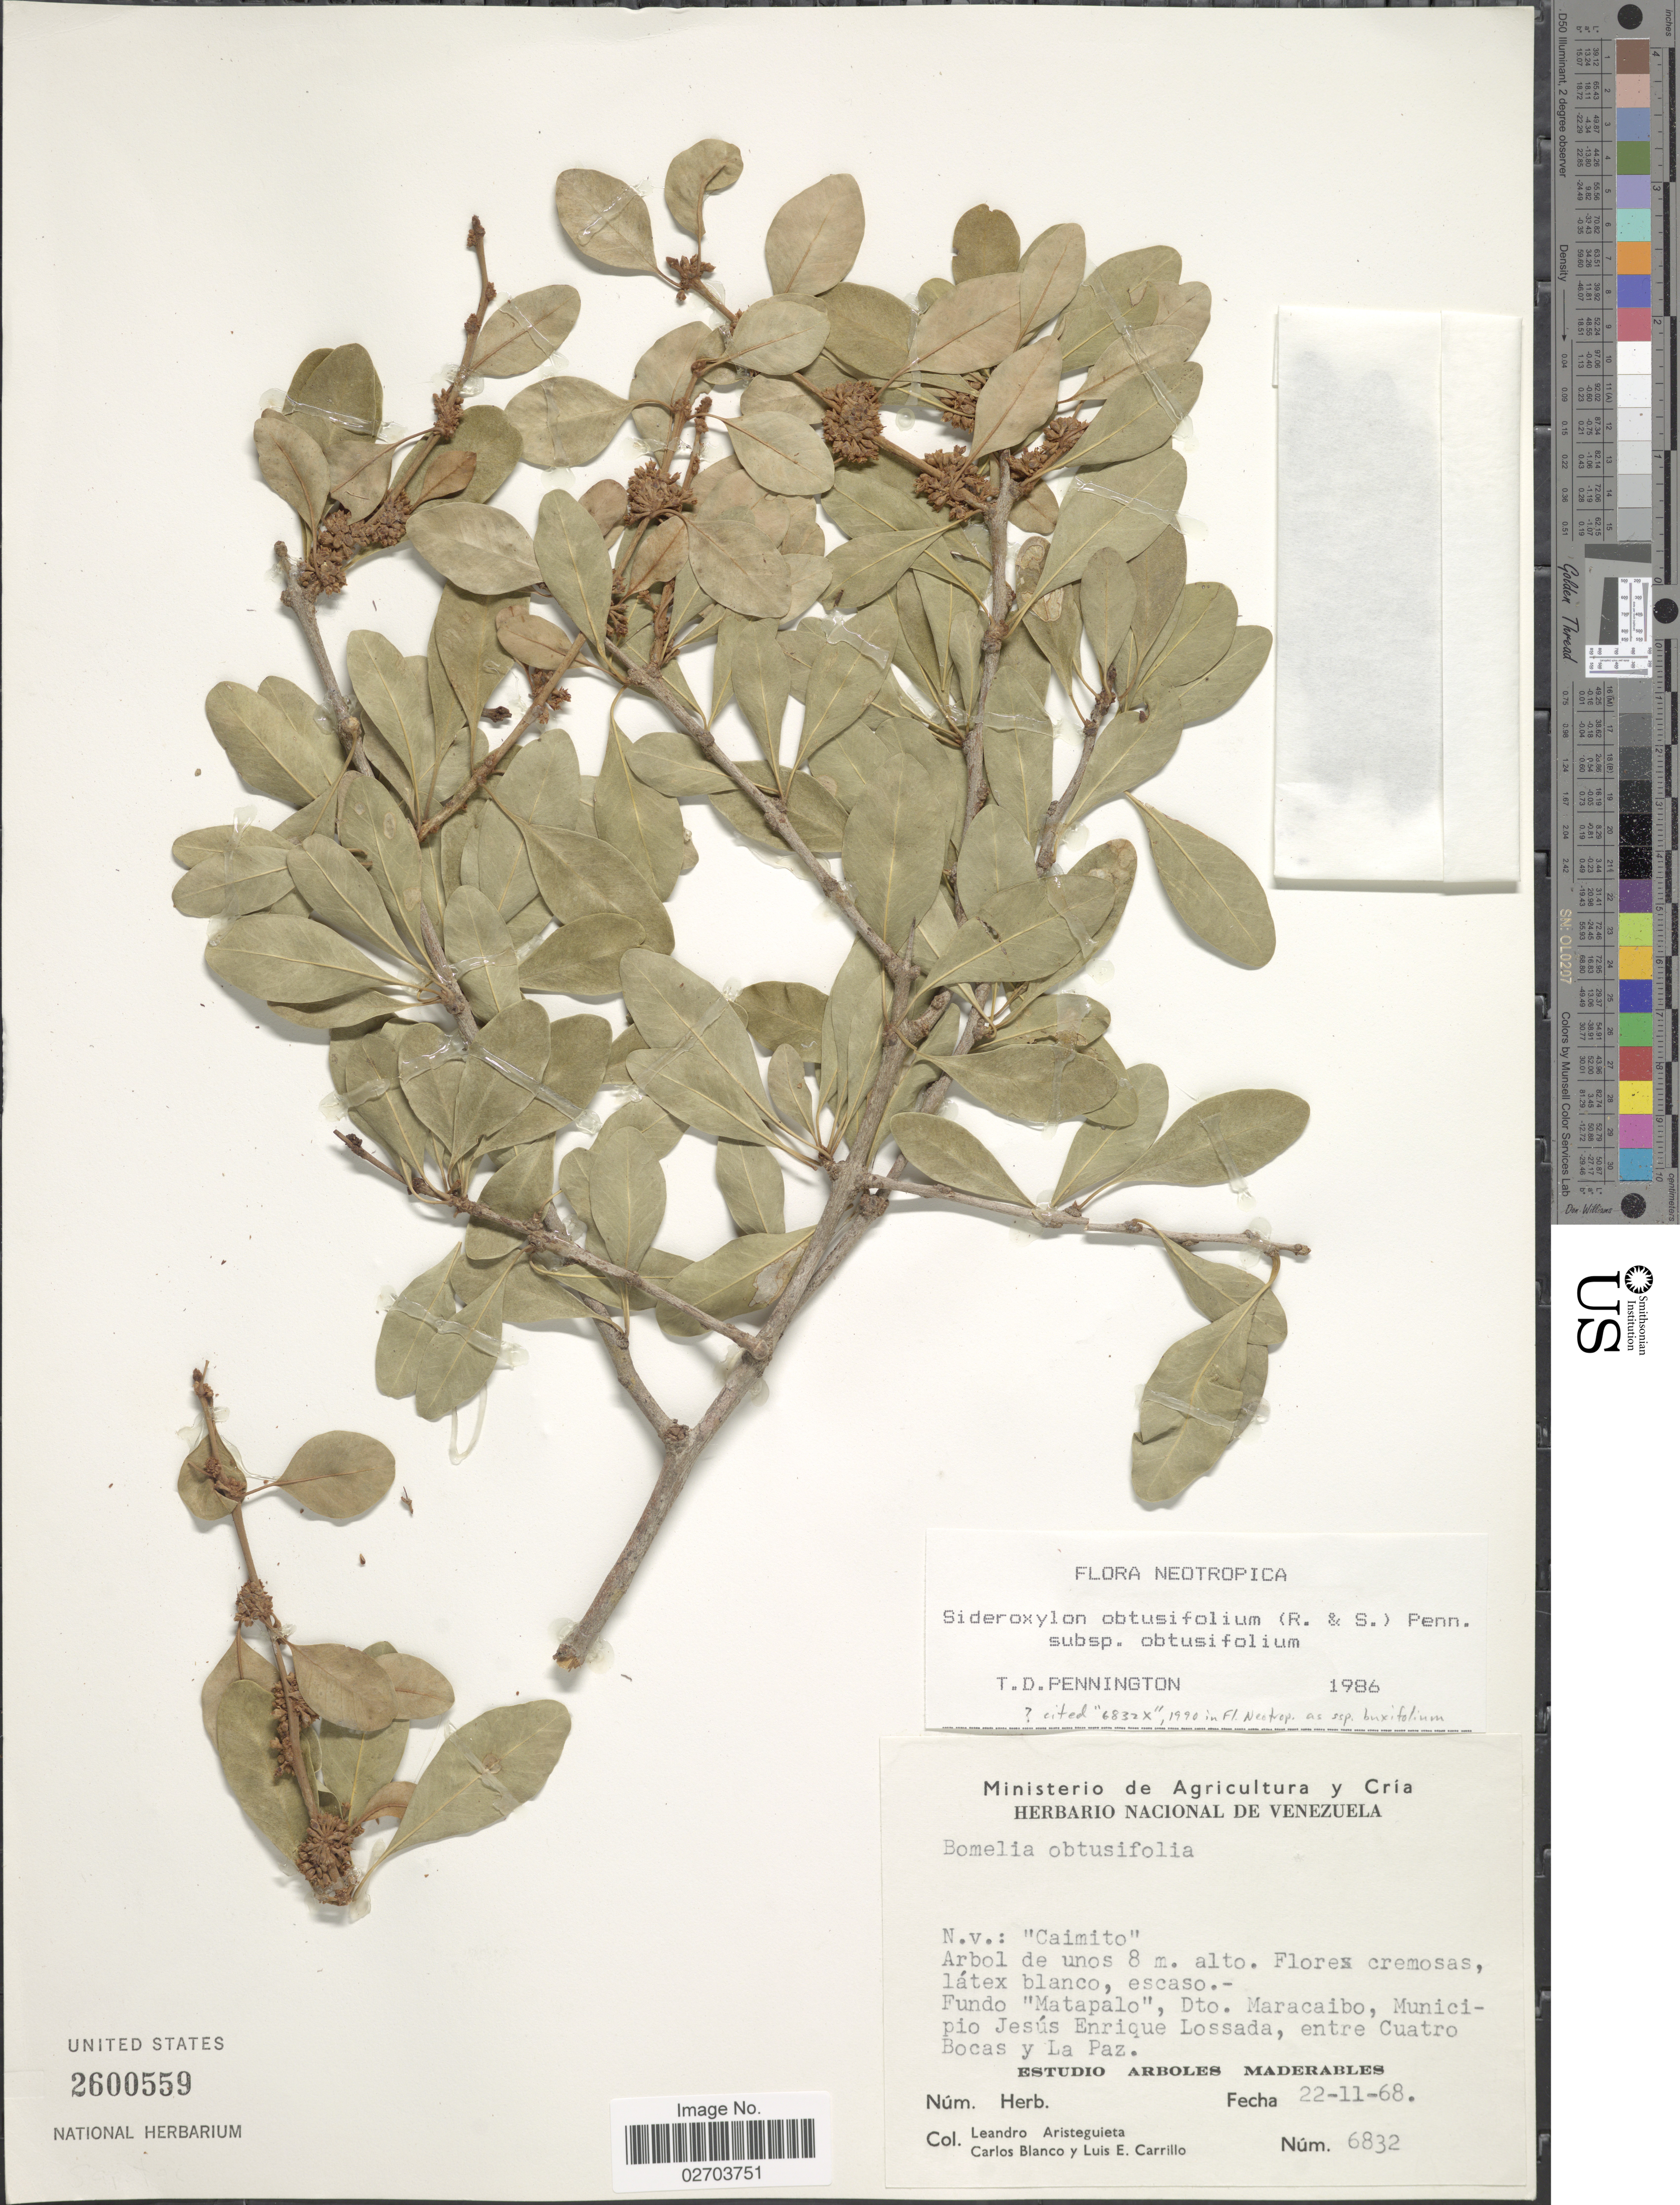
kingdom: Plantae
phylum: Tracheophyta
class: Magnoliopsida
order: Ericales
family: Sapotaceae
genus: Sideroxylon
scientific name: Sideroxylon obtusifolium subsp. buxifolium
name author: (Roem. & Schult.) T.D. Penn.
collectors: L. Aristeguieta, C. Blanco & L. Carrillo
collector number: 6832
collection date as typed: Transcribed d/m/y: 22/11/68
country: Venezuela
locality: Fundo "Matapalo", Dto. Maracaibo, Municipio Jesus Enrique Lossada, entre Cuatro Bocas y La Paz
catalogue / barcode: US 2600559